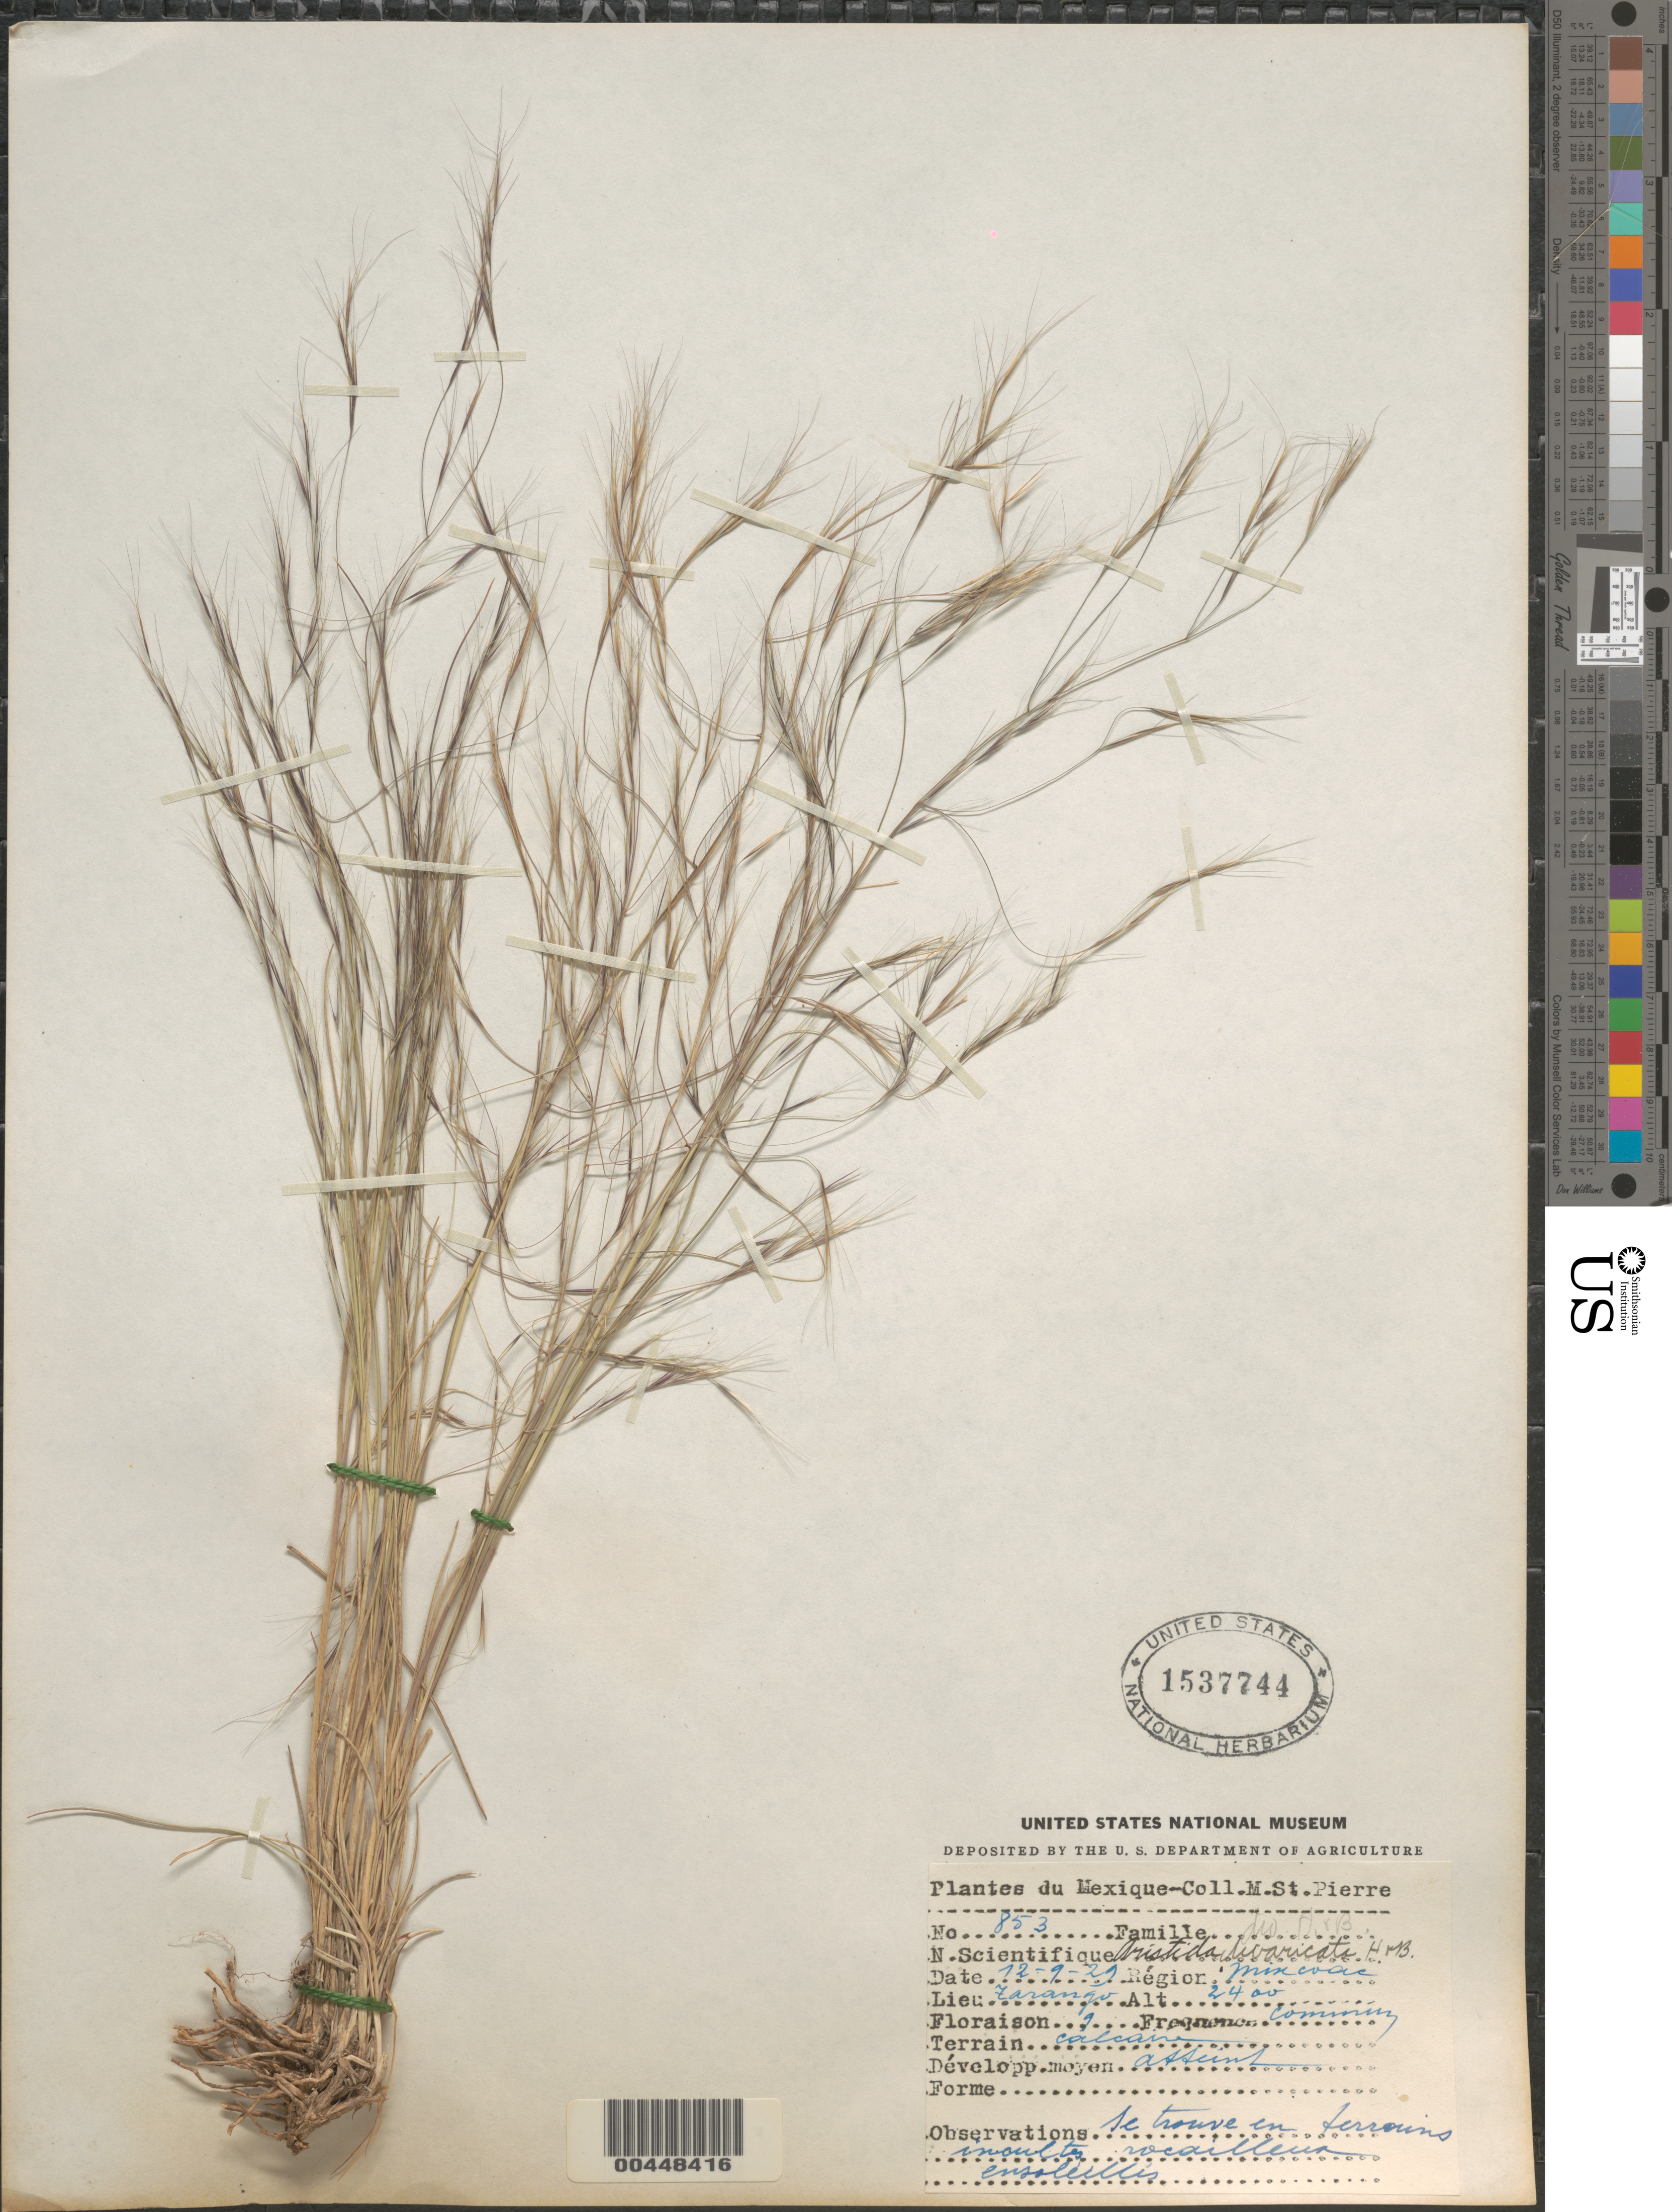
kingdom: Plantae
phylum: Tracheophyta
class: Liliopsida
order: Poales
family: Poaceae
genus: Aristida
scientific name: Aristida divaricata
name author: Humb. & Bonpl. ex Willd.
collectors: M. Saint-Pierre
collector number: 853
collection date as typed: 12 Sep 1929 or 9 Dec 1929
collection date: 1929-09-12 or 1929-12-09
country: Mexico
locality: Mixcoac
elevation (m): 732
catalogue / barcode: US 1537744